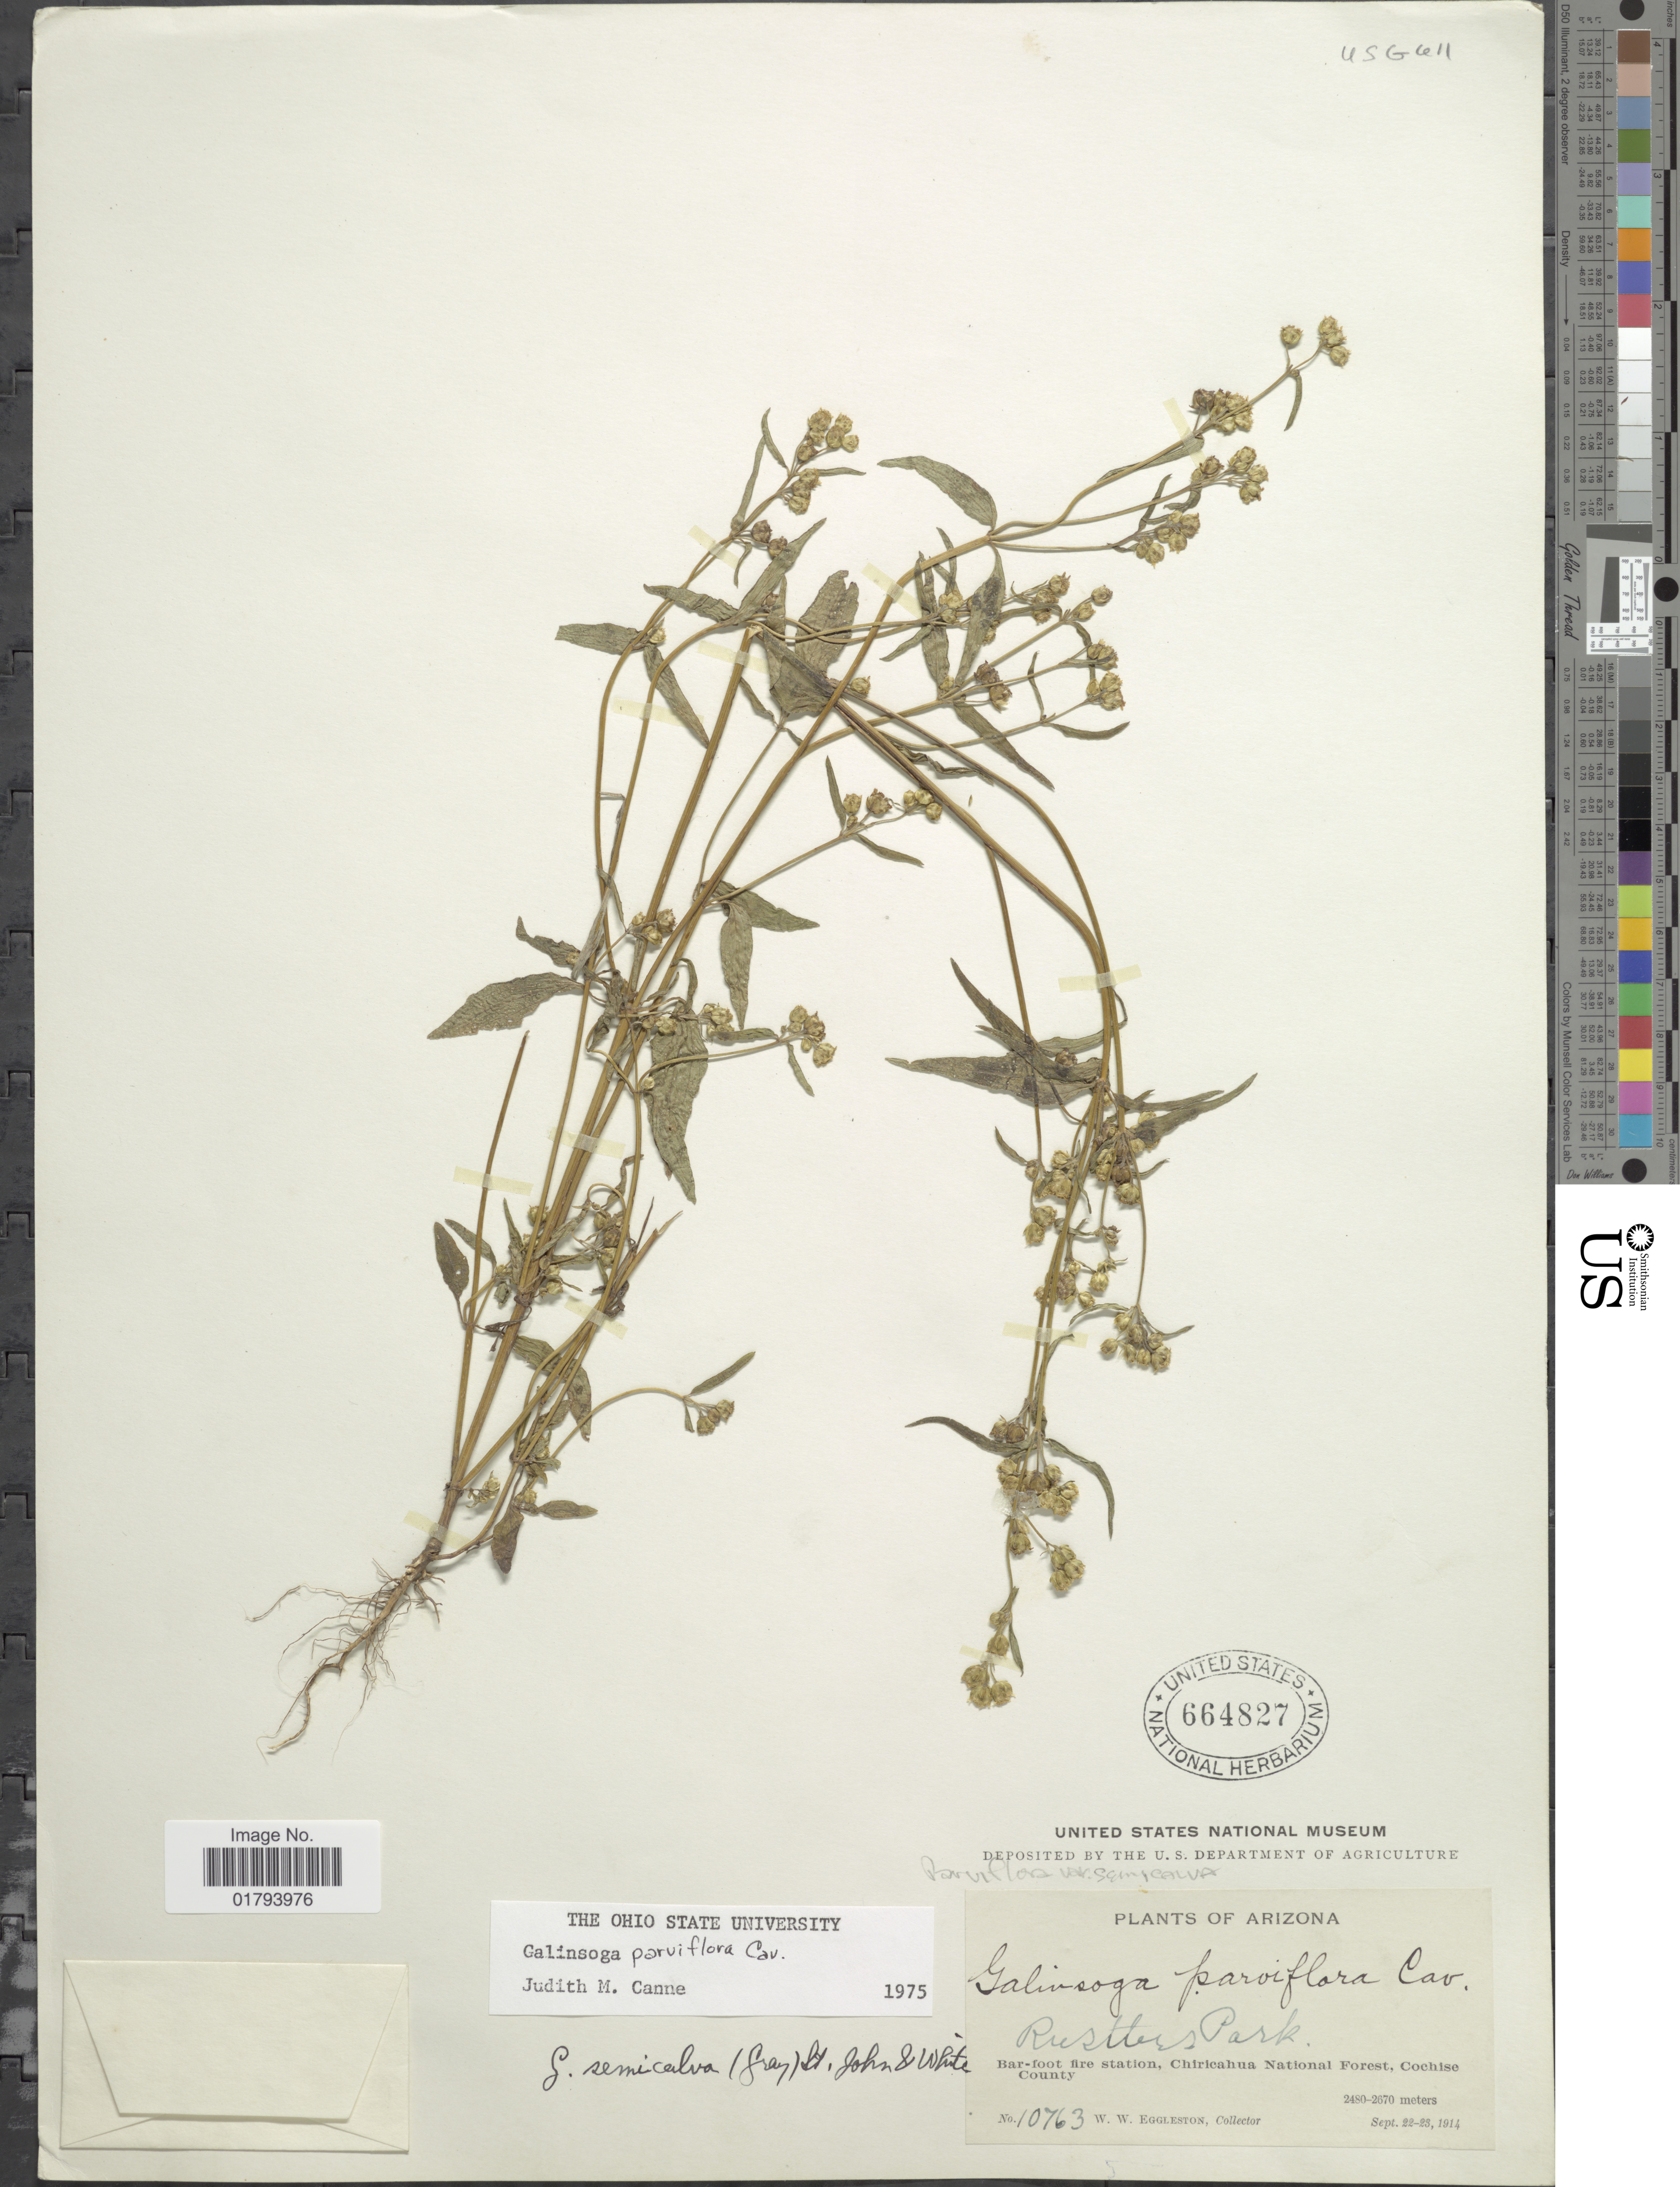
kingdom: Plantae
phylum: Tracheophyta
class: Magnoliopsida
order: Asterales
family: Asteraceae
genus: Galinsoga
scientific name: Galinsoga parviflora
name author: Cav.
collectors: W. W. Eggleston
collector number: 10763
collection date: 1914-09-22/1914-09-23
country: United States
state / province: Arizona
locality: Rustlers Park, Bar-foot fire station, Chiricahua National Forest, Cochise County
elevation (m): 2480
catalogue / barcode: US 664827